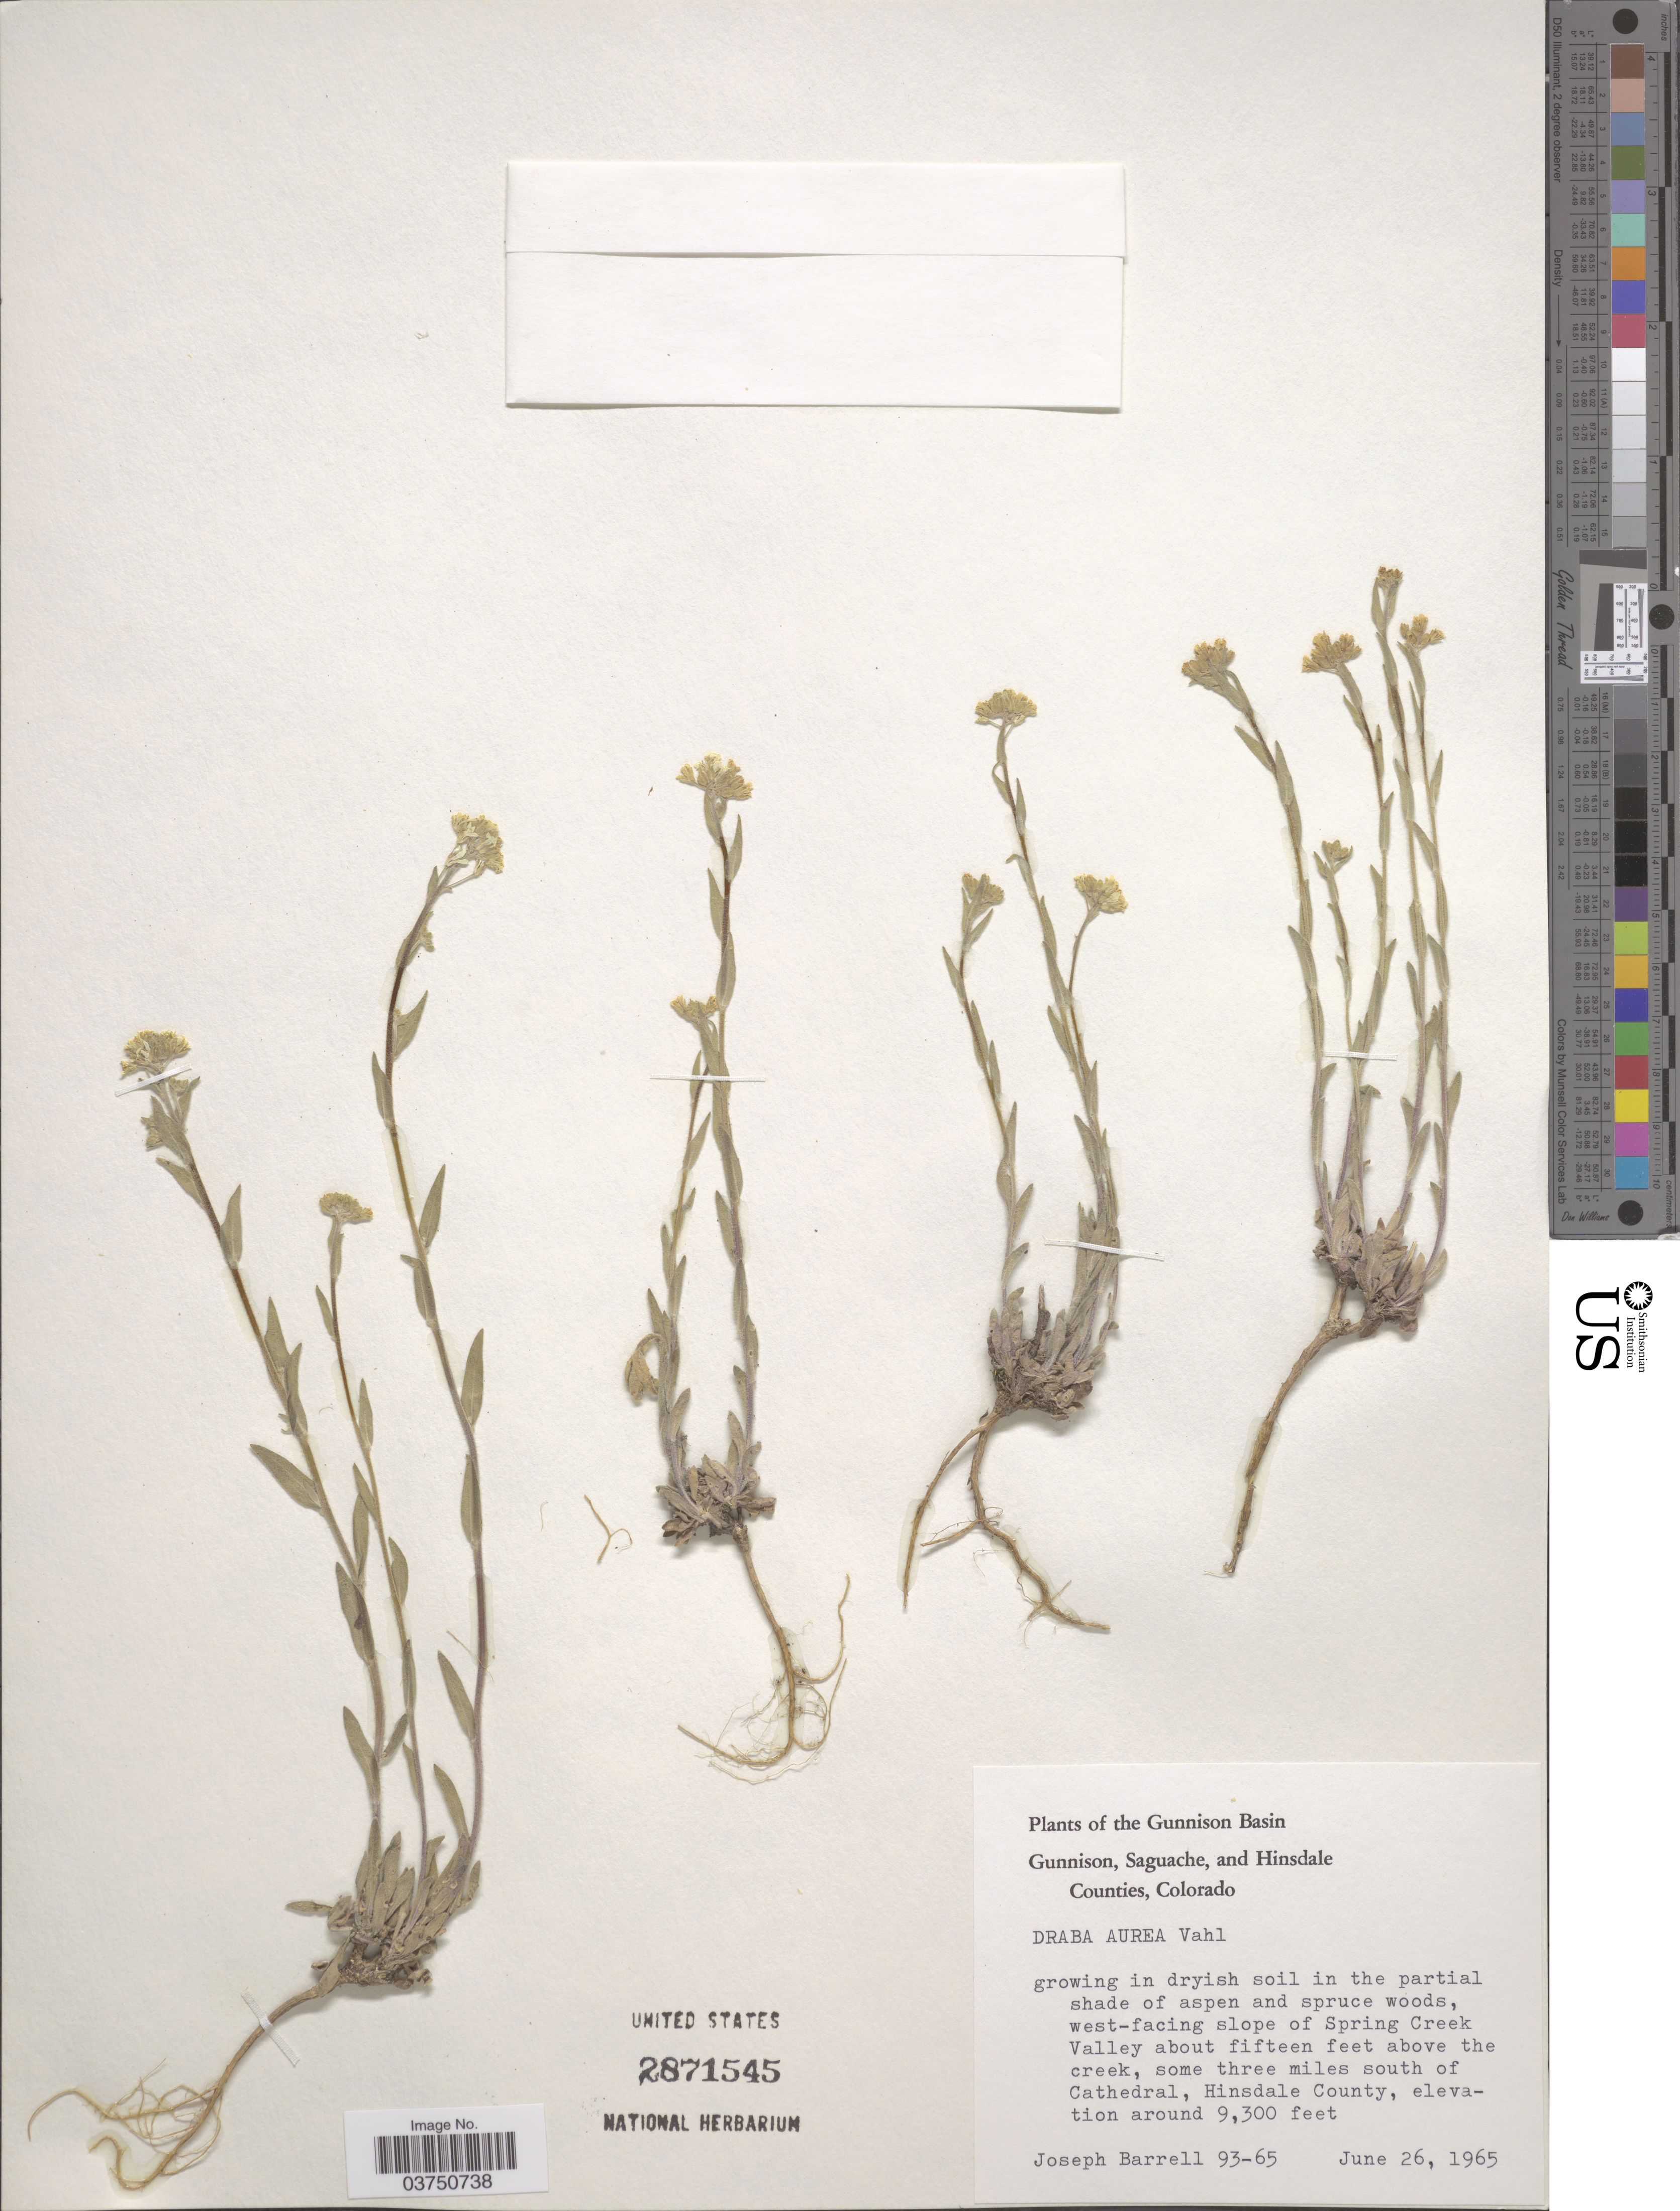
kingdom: Plantae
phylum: Tracheophyta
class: Magnoliopsida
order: Brassicales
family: Brassicaceae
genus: Draba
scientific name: Draba aurea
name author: Vahl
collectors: J. Barrell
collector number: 93-65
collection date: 1965-06-26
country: United States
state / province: Colorado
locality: Gunnison Basin. West-facing slope of Spring Creek Valley about fifteen feet above the creek, some three miles south of Cathedral, Hinsdale County.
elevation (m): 2835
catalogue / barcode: US 2871545